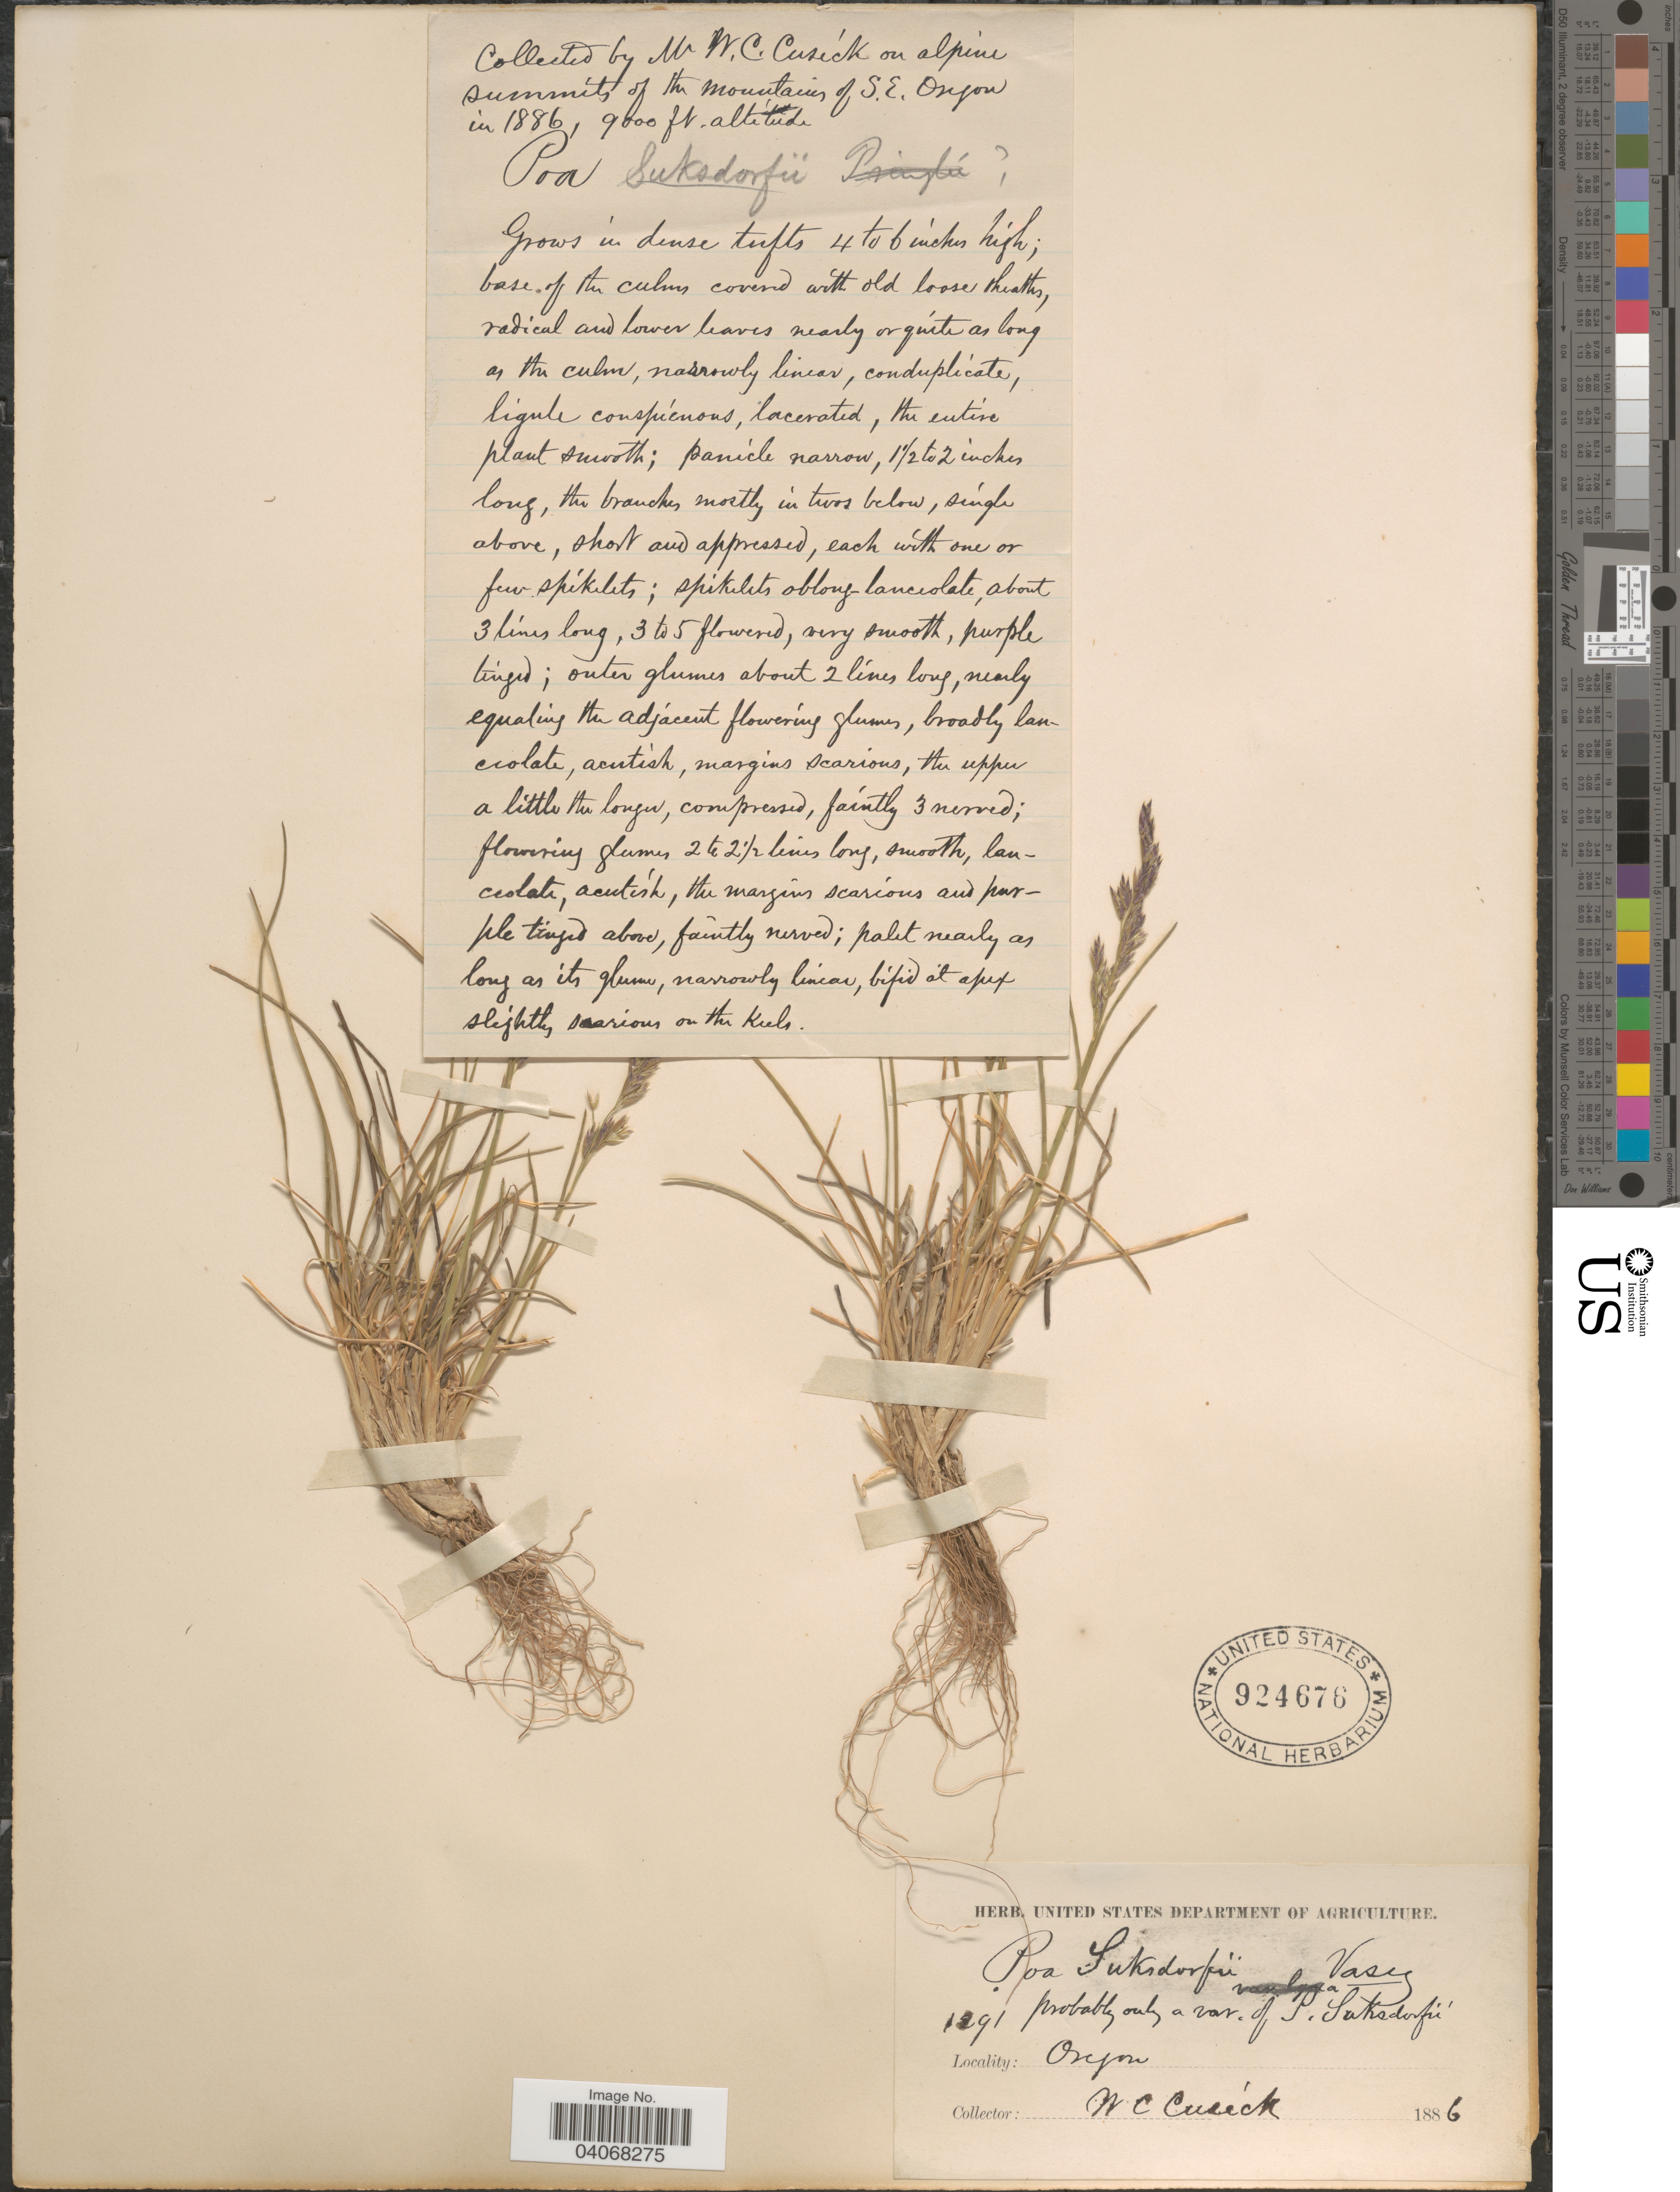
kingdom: Plantae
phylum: Tracheophyta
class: Liliopsida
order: Poales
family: Poaceae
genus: Poa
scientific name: Poa suksdorfii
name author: (W.J. Beal) Vasey ex Piper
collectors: W. C. Cusick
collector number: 1291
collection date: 1886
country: United States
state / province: Oregon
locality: On alpine summits of the mountains of S.E. Oregon.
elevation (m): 2743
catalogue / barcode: US 924676